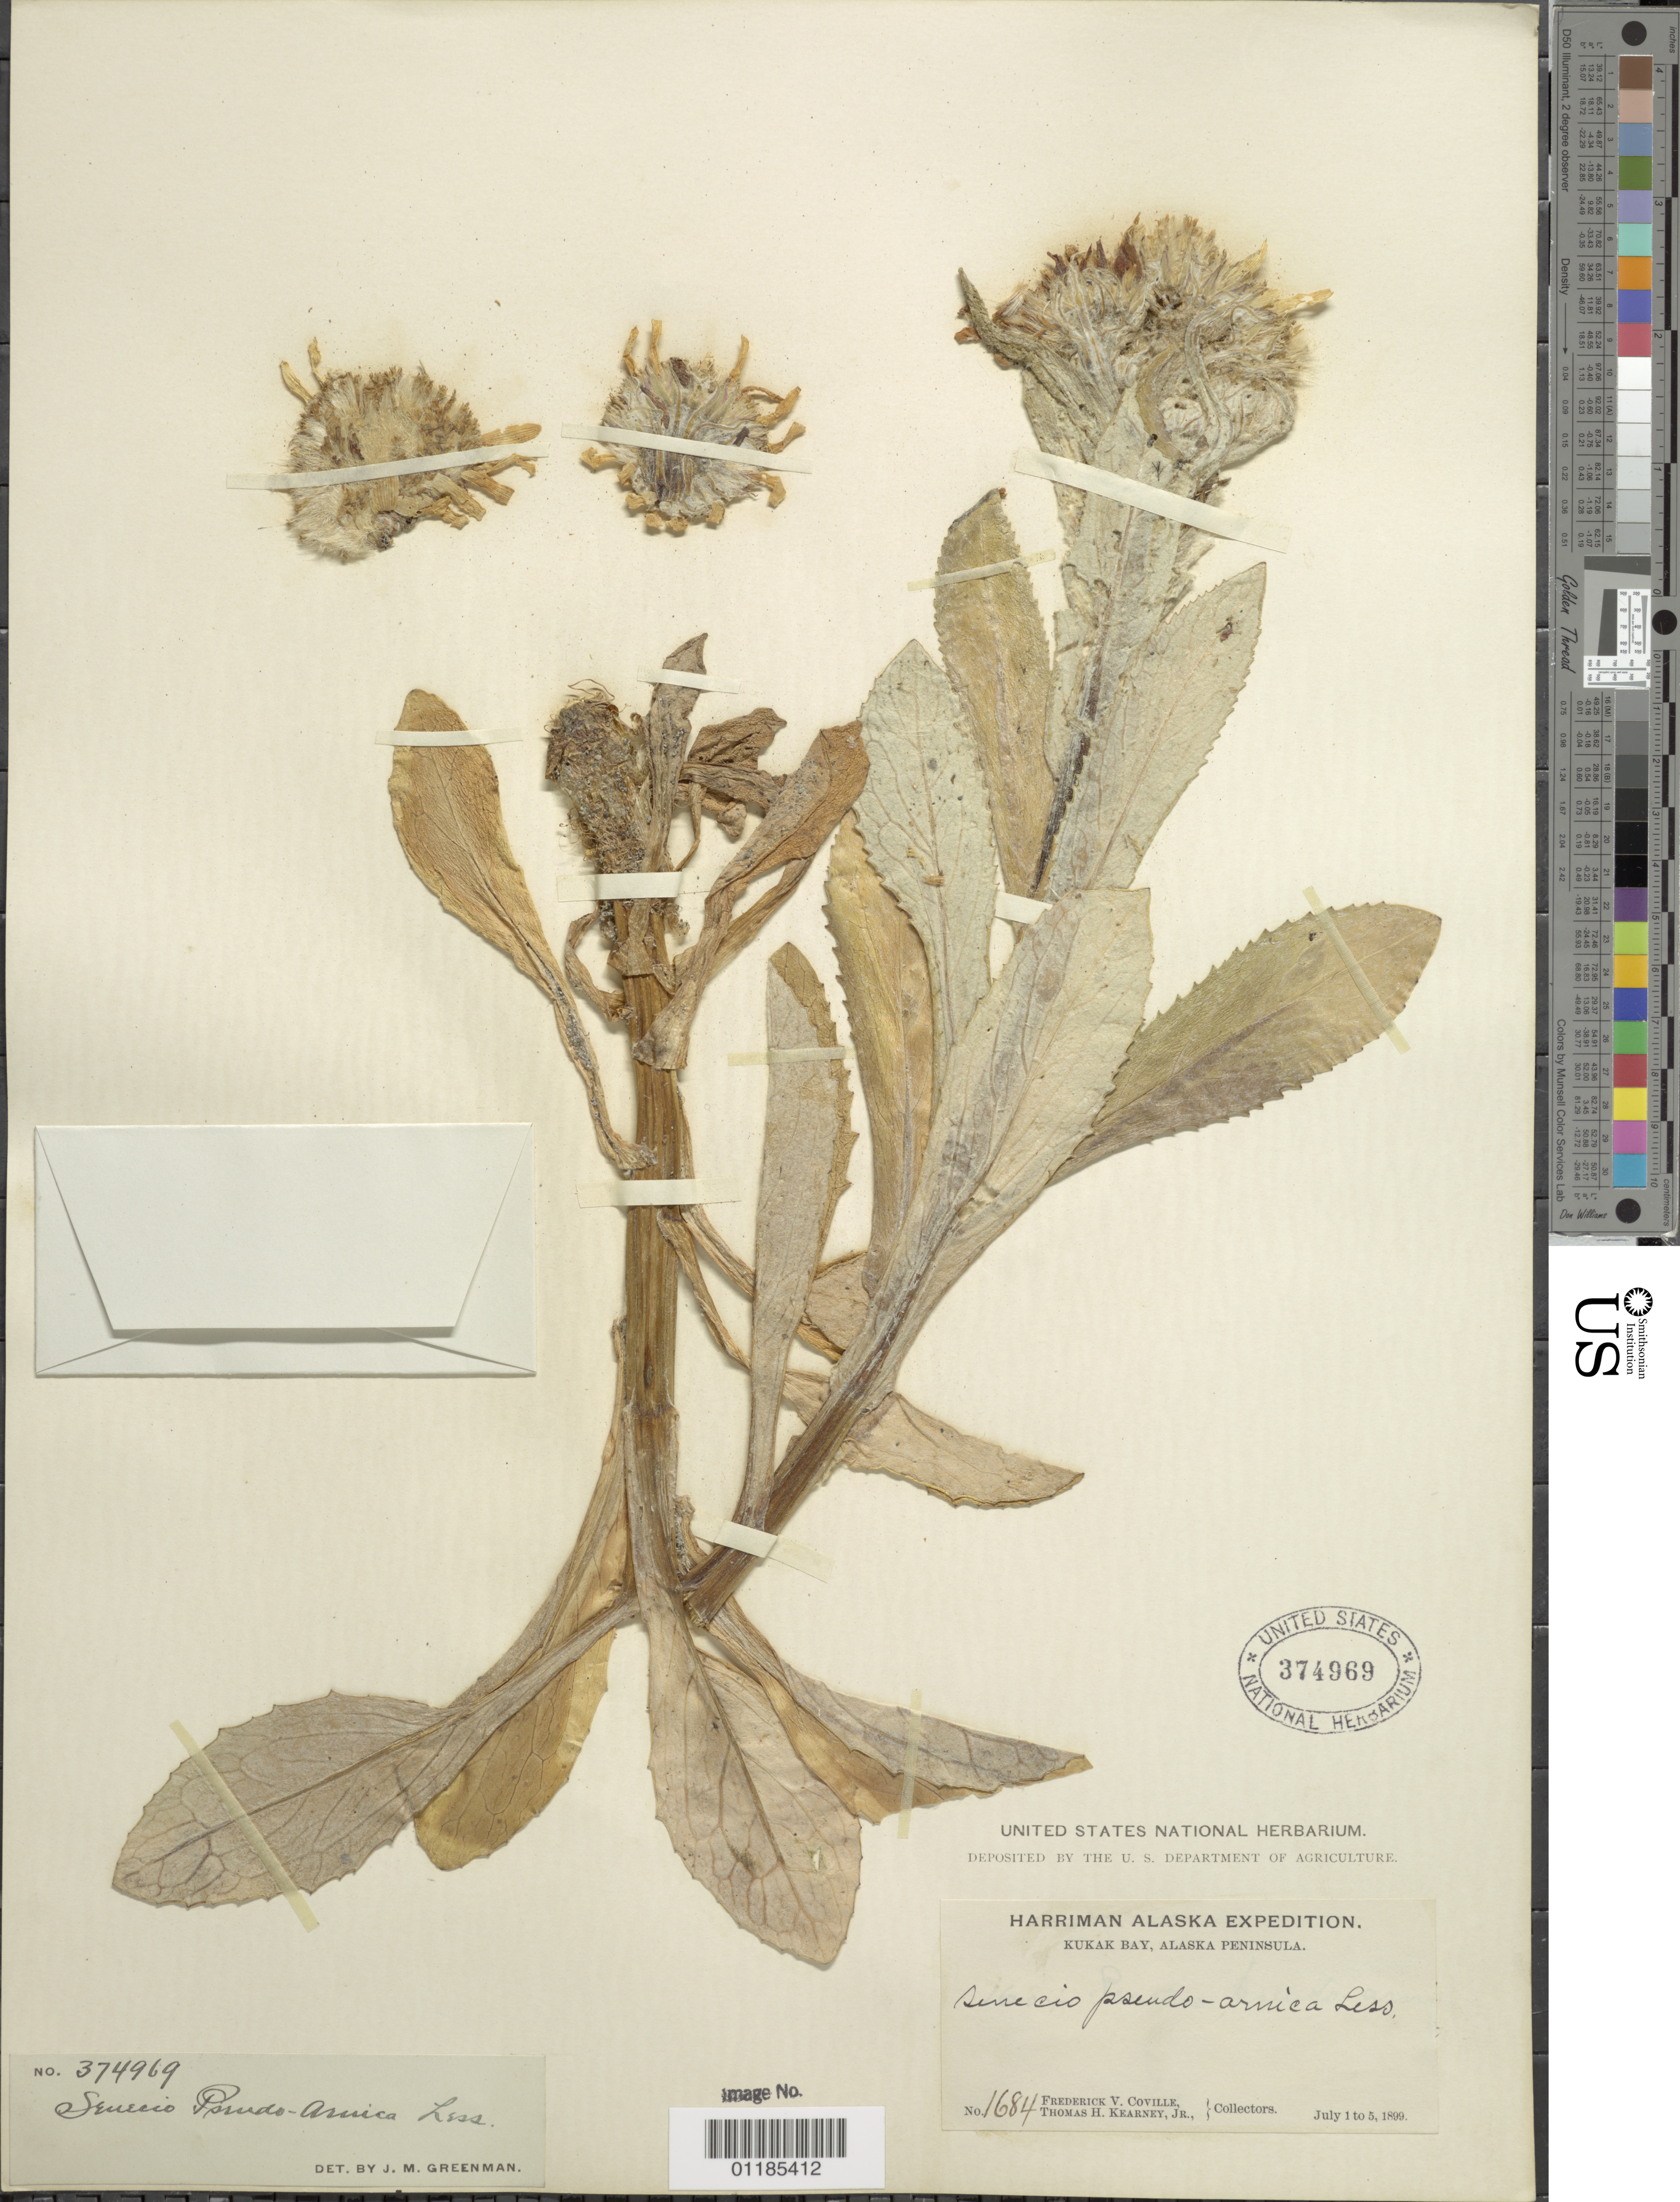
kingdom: Plantae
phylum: Tracheophyta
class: Magnoliopsida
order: Asterales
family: Asteraceae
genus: Senecio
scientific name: Senecio pseudo-elegans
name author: Less.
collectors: F. V. Coville, T. H. Kearney & T. H. Kearney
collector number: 1684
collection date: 1899-07-01/1899-07-05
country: United States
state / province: Alaska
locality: Kukak Bay, Alaska Peninsula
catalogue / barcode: US 374969